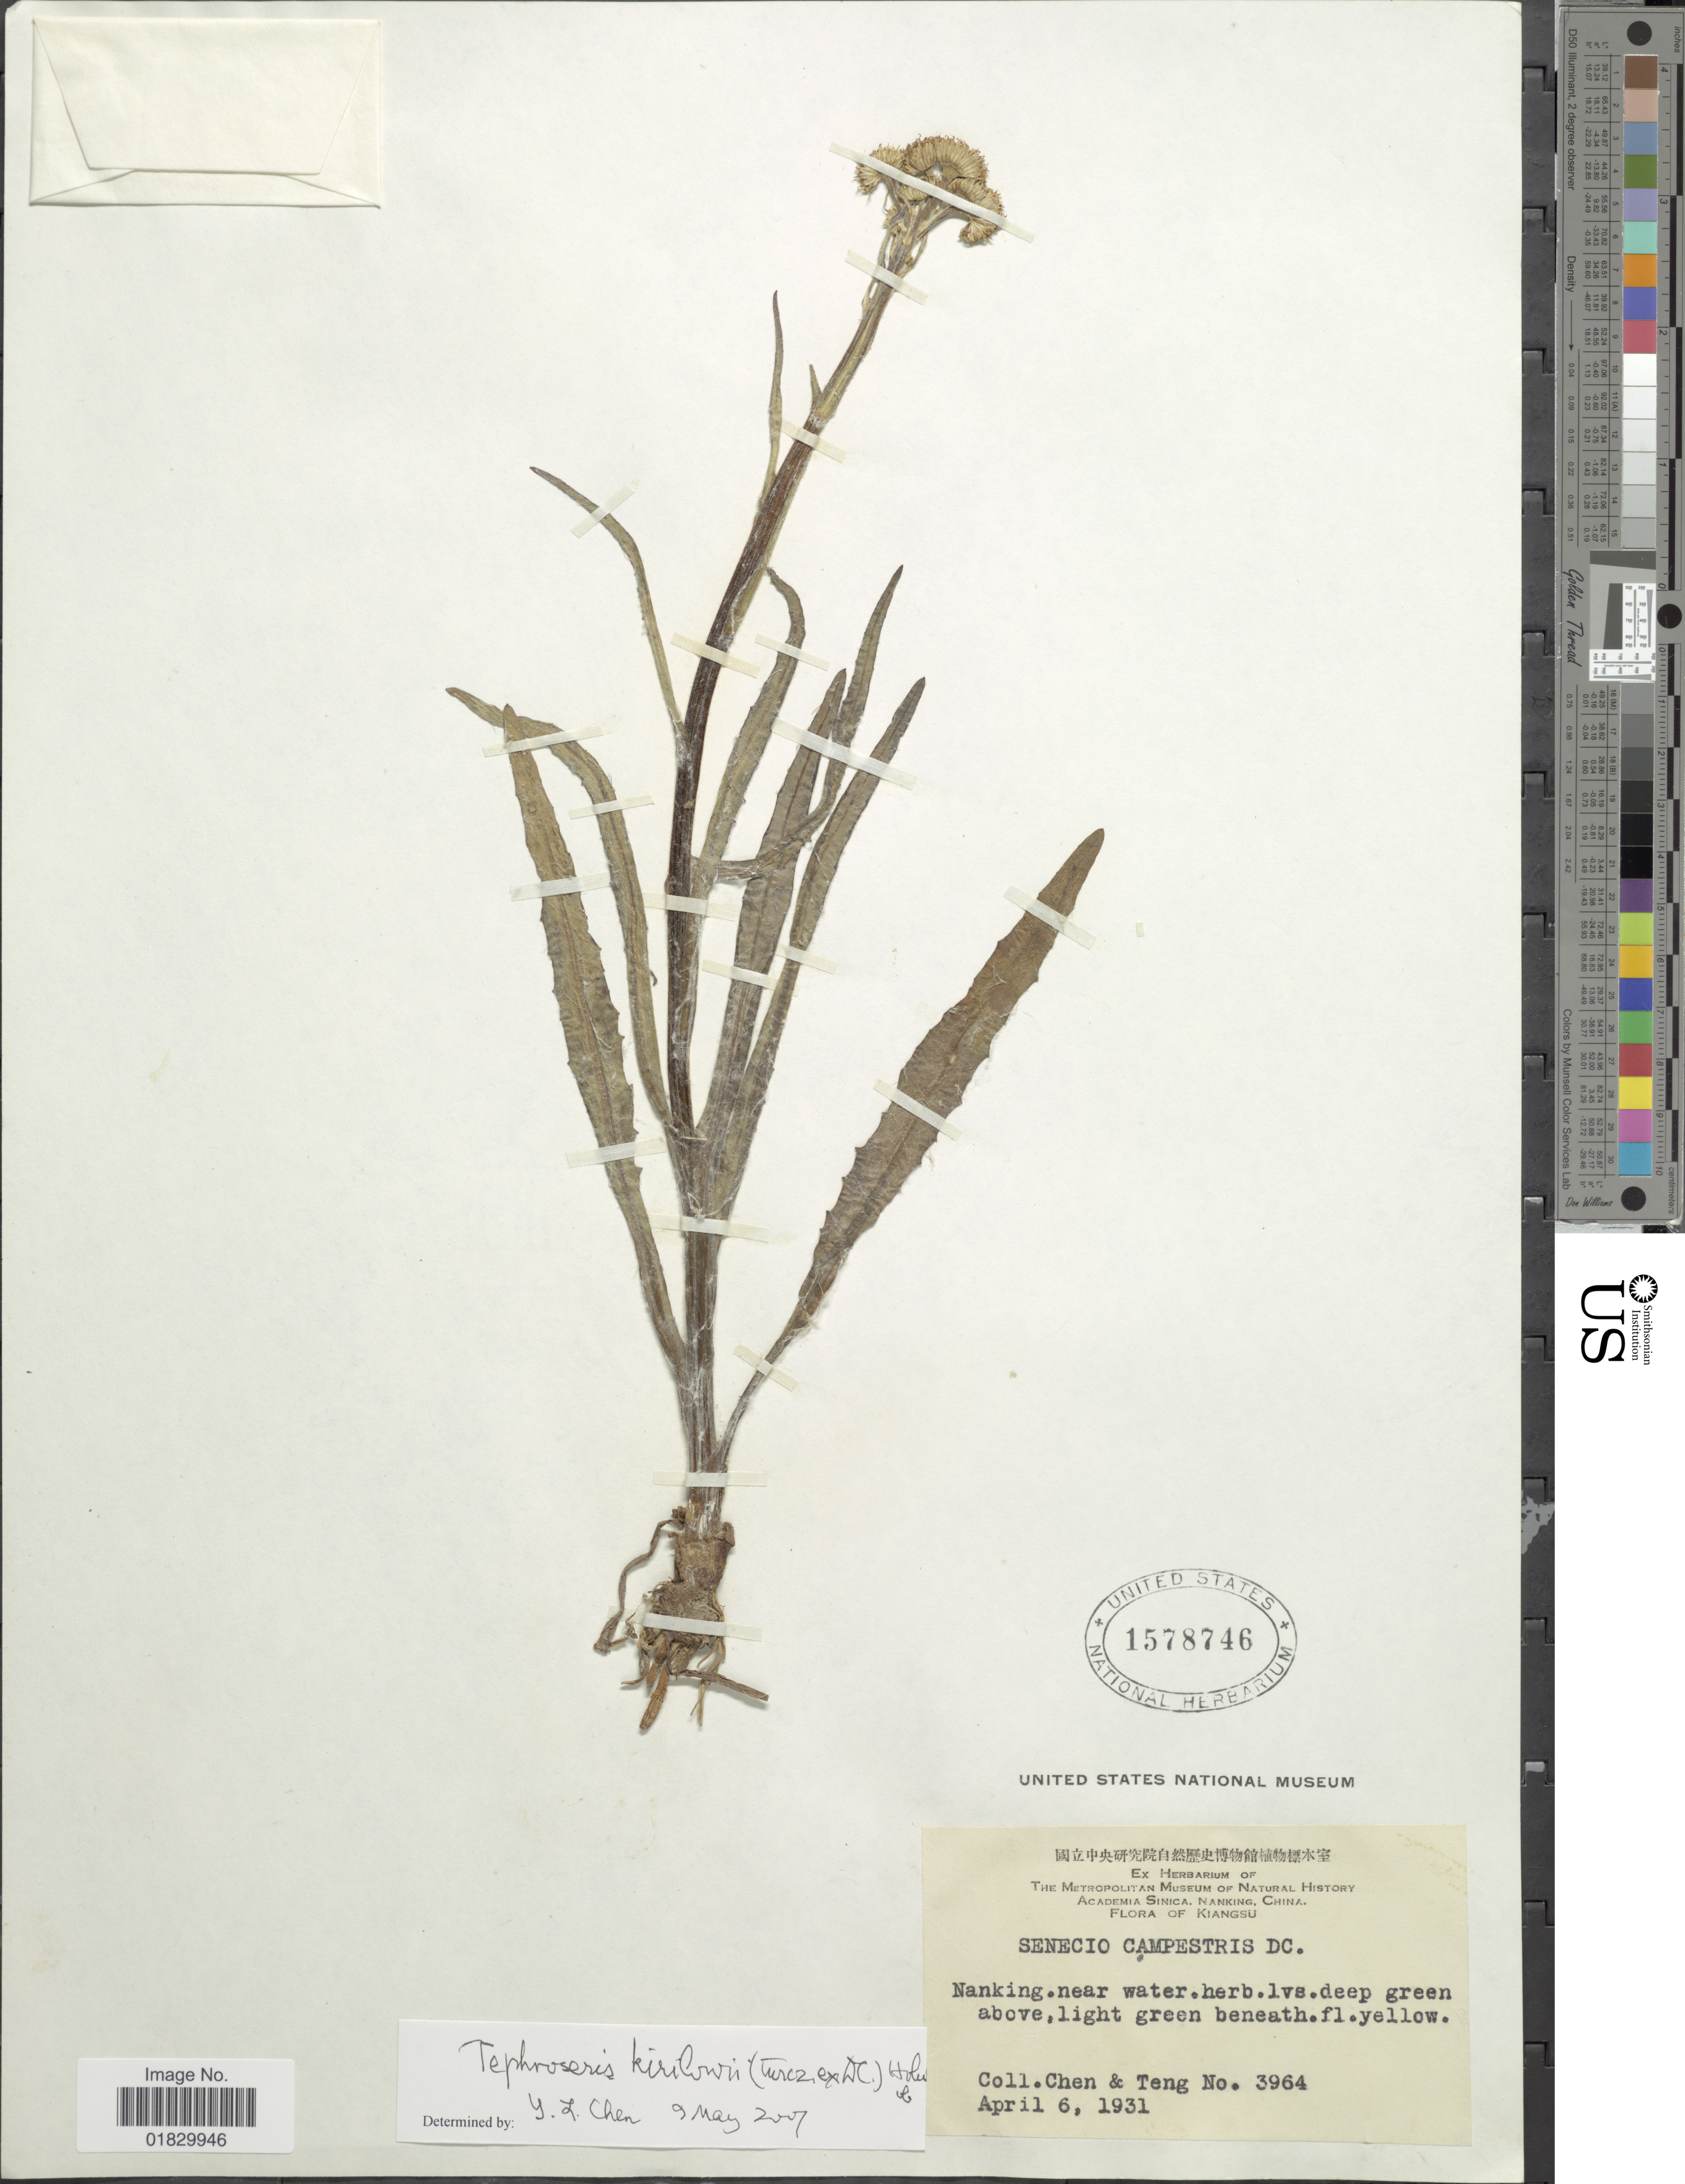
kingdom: Plantae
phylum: Tracheophyta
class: Magnoliopsida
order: Asterales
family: Asteraceae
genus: Tephroseris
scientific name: Tephroseris kirilowii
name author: (Turcz. ex DC.) Holub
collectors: -- Chen & -. Teng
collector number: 3964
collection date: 1931-04-06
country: China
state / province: Jiangsu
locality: Kiangsu, Nanking, near water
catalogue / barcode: US 1578746